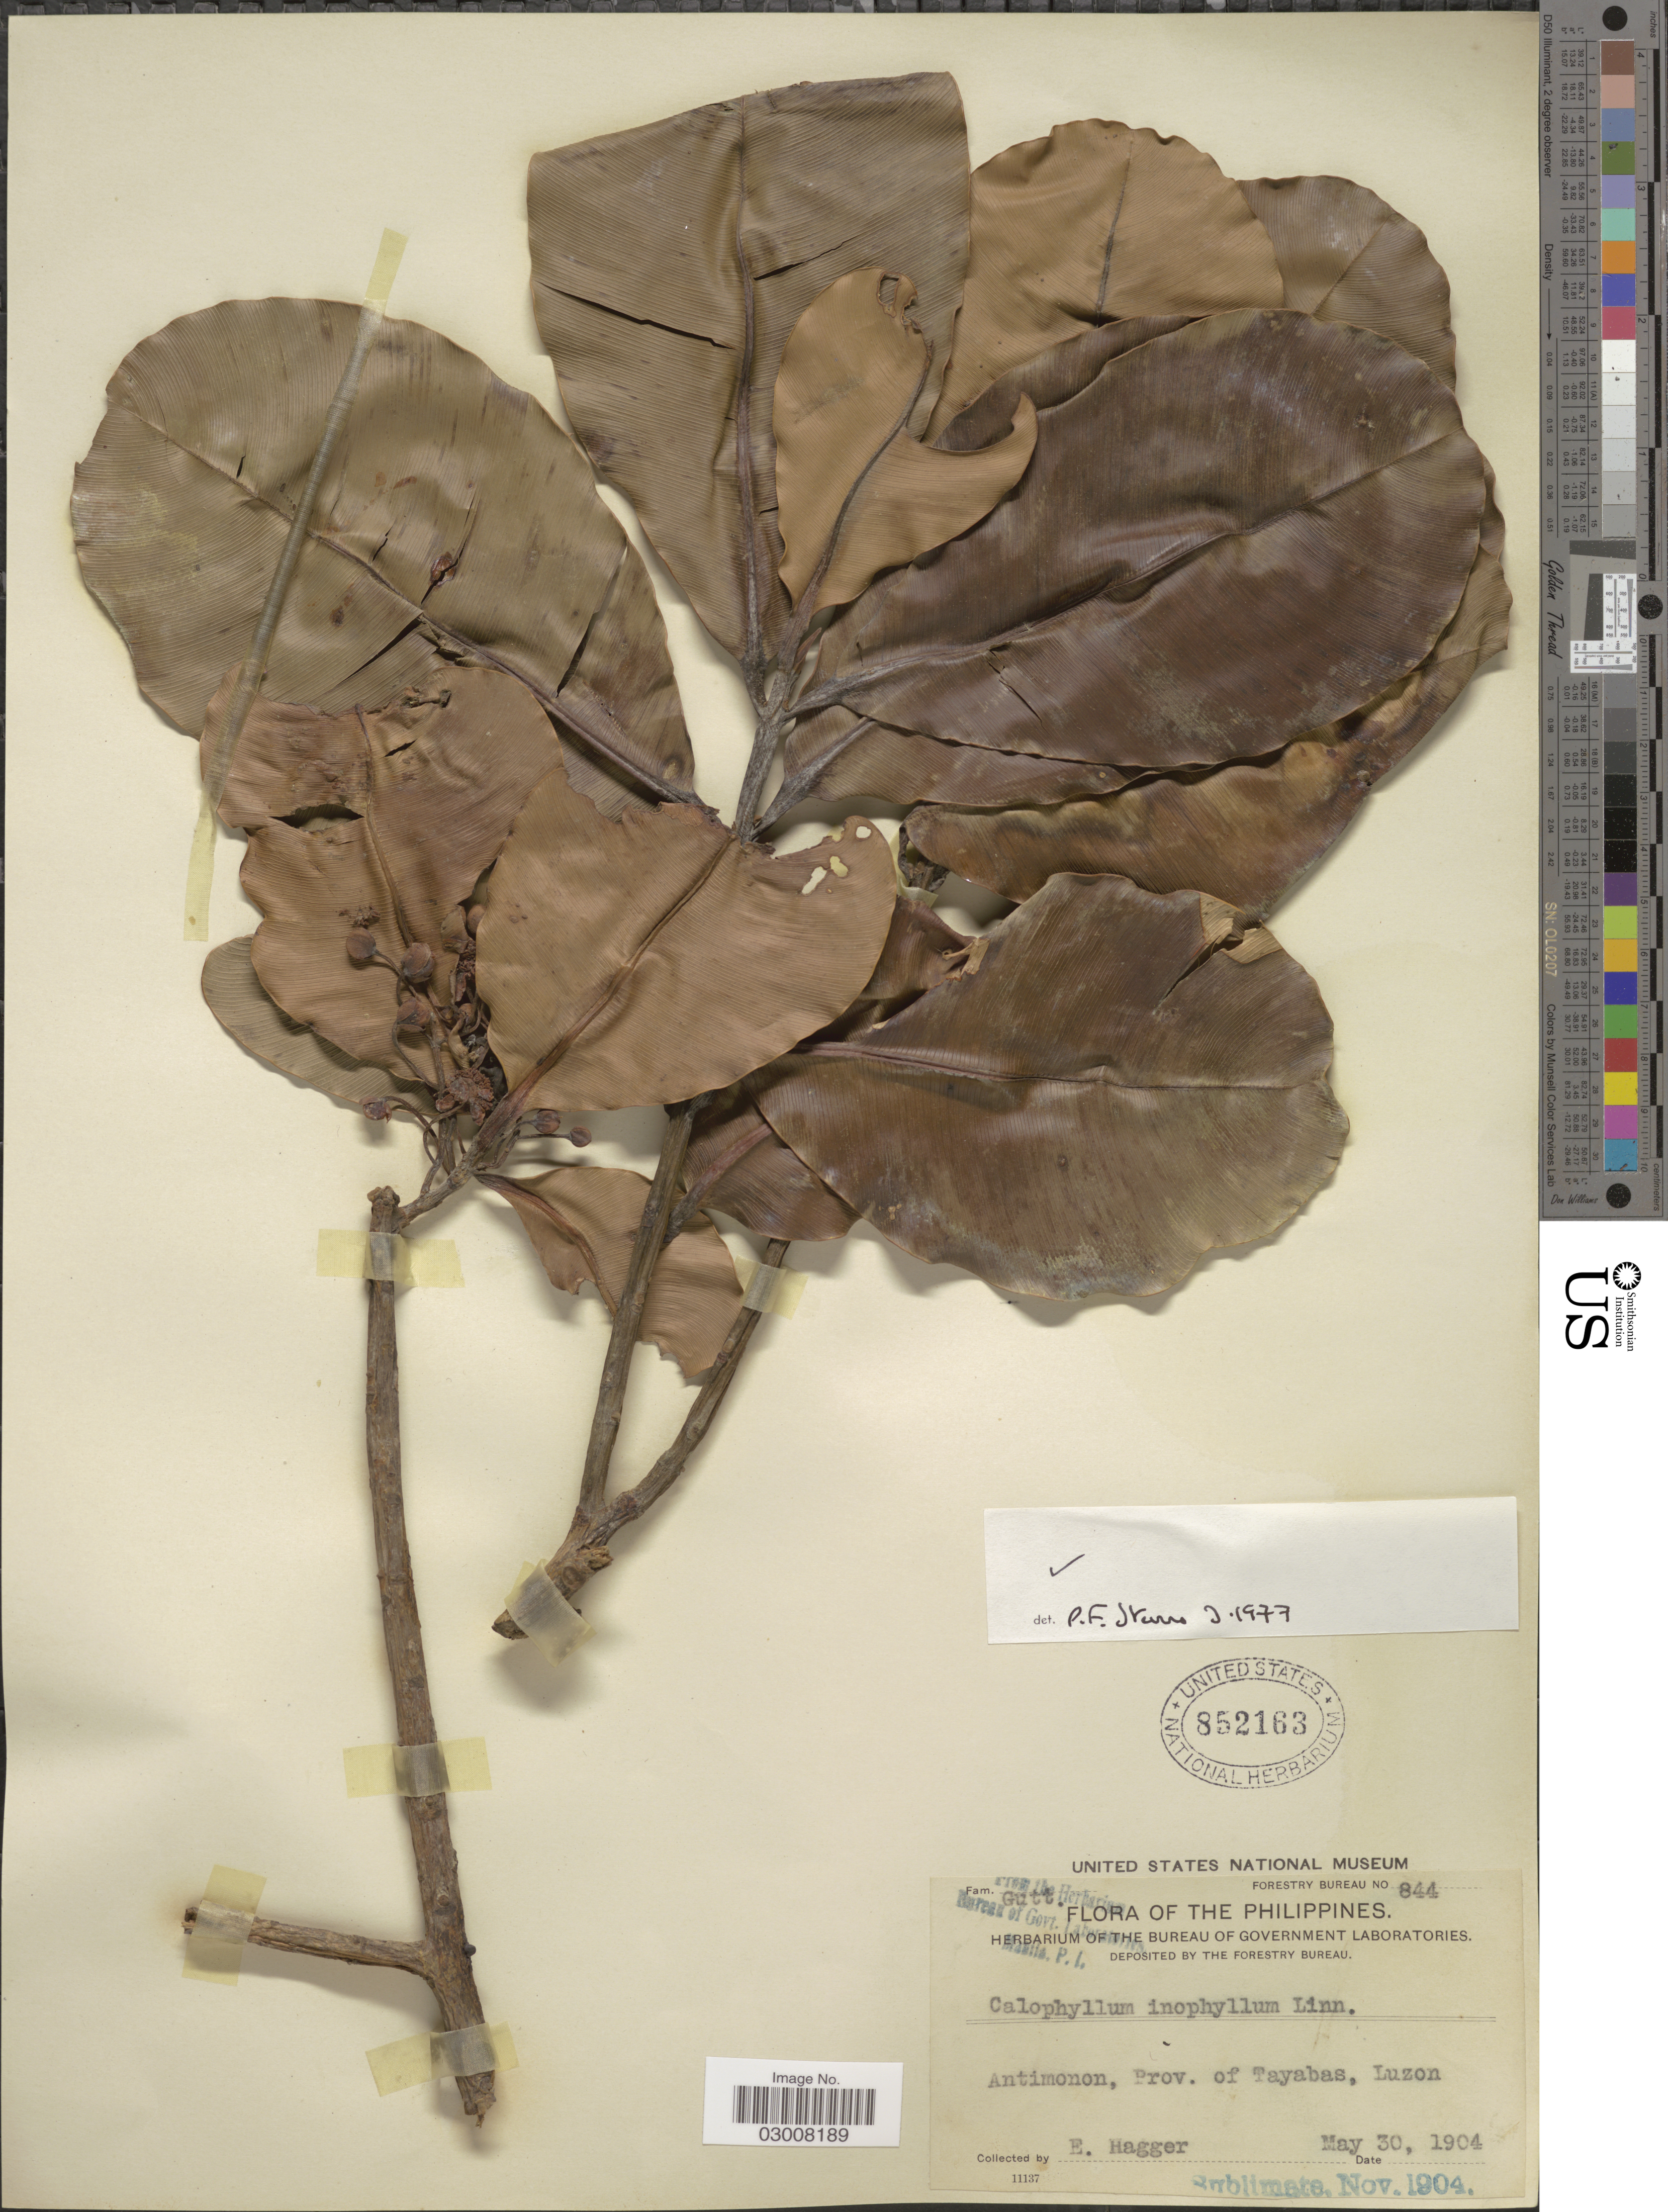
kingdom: Plantae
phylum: Tracheophyta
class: Magnoliopsida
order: Malpighiales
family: Calophyllaceae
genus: Calophyllum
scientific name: Calophyllum inophyllum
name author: L.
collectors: E. Hagger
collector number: Forestry Bureau 844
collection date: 1904-05-30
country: Philippines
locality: Antimonon, Prov. of Tayabas, Luzon.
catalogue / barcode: US 852163